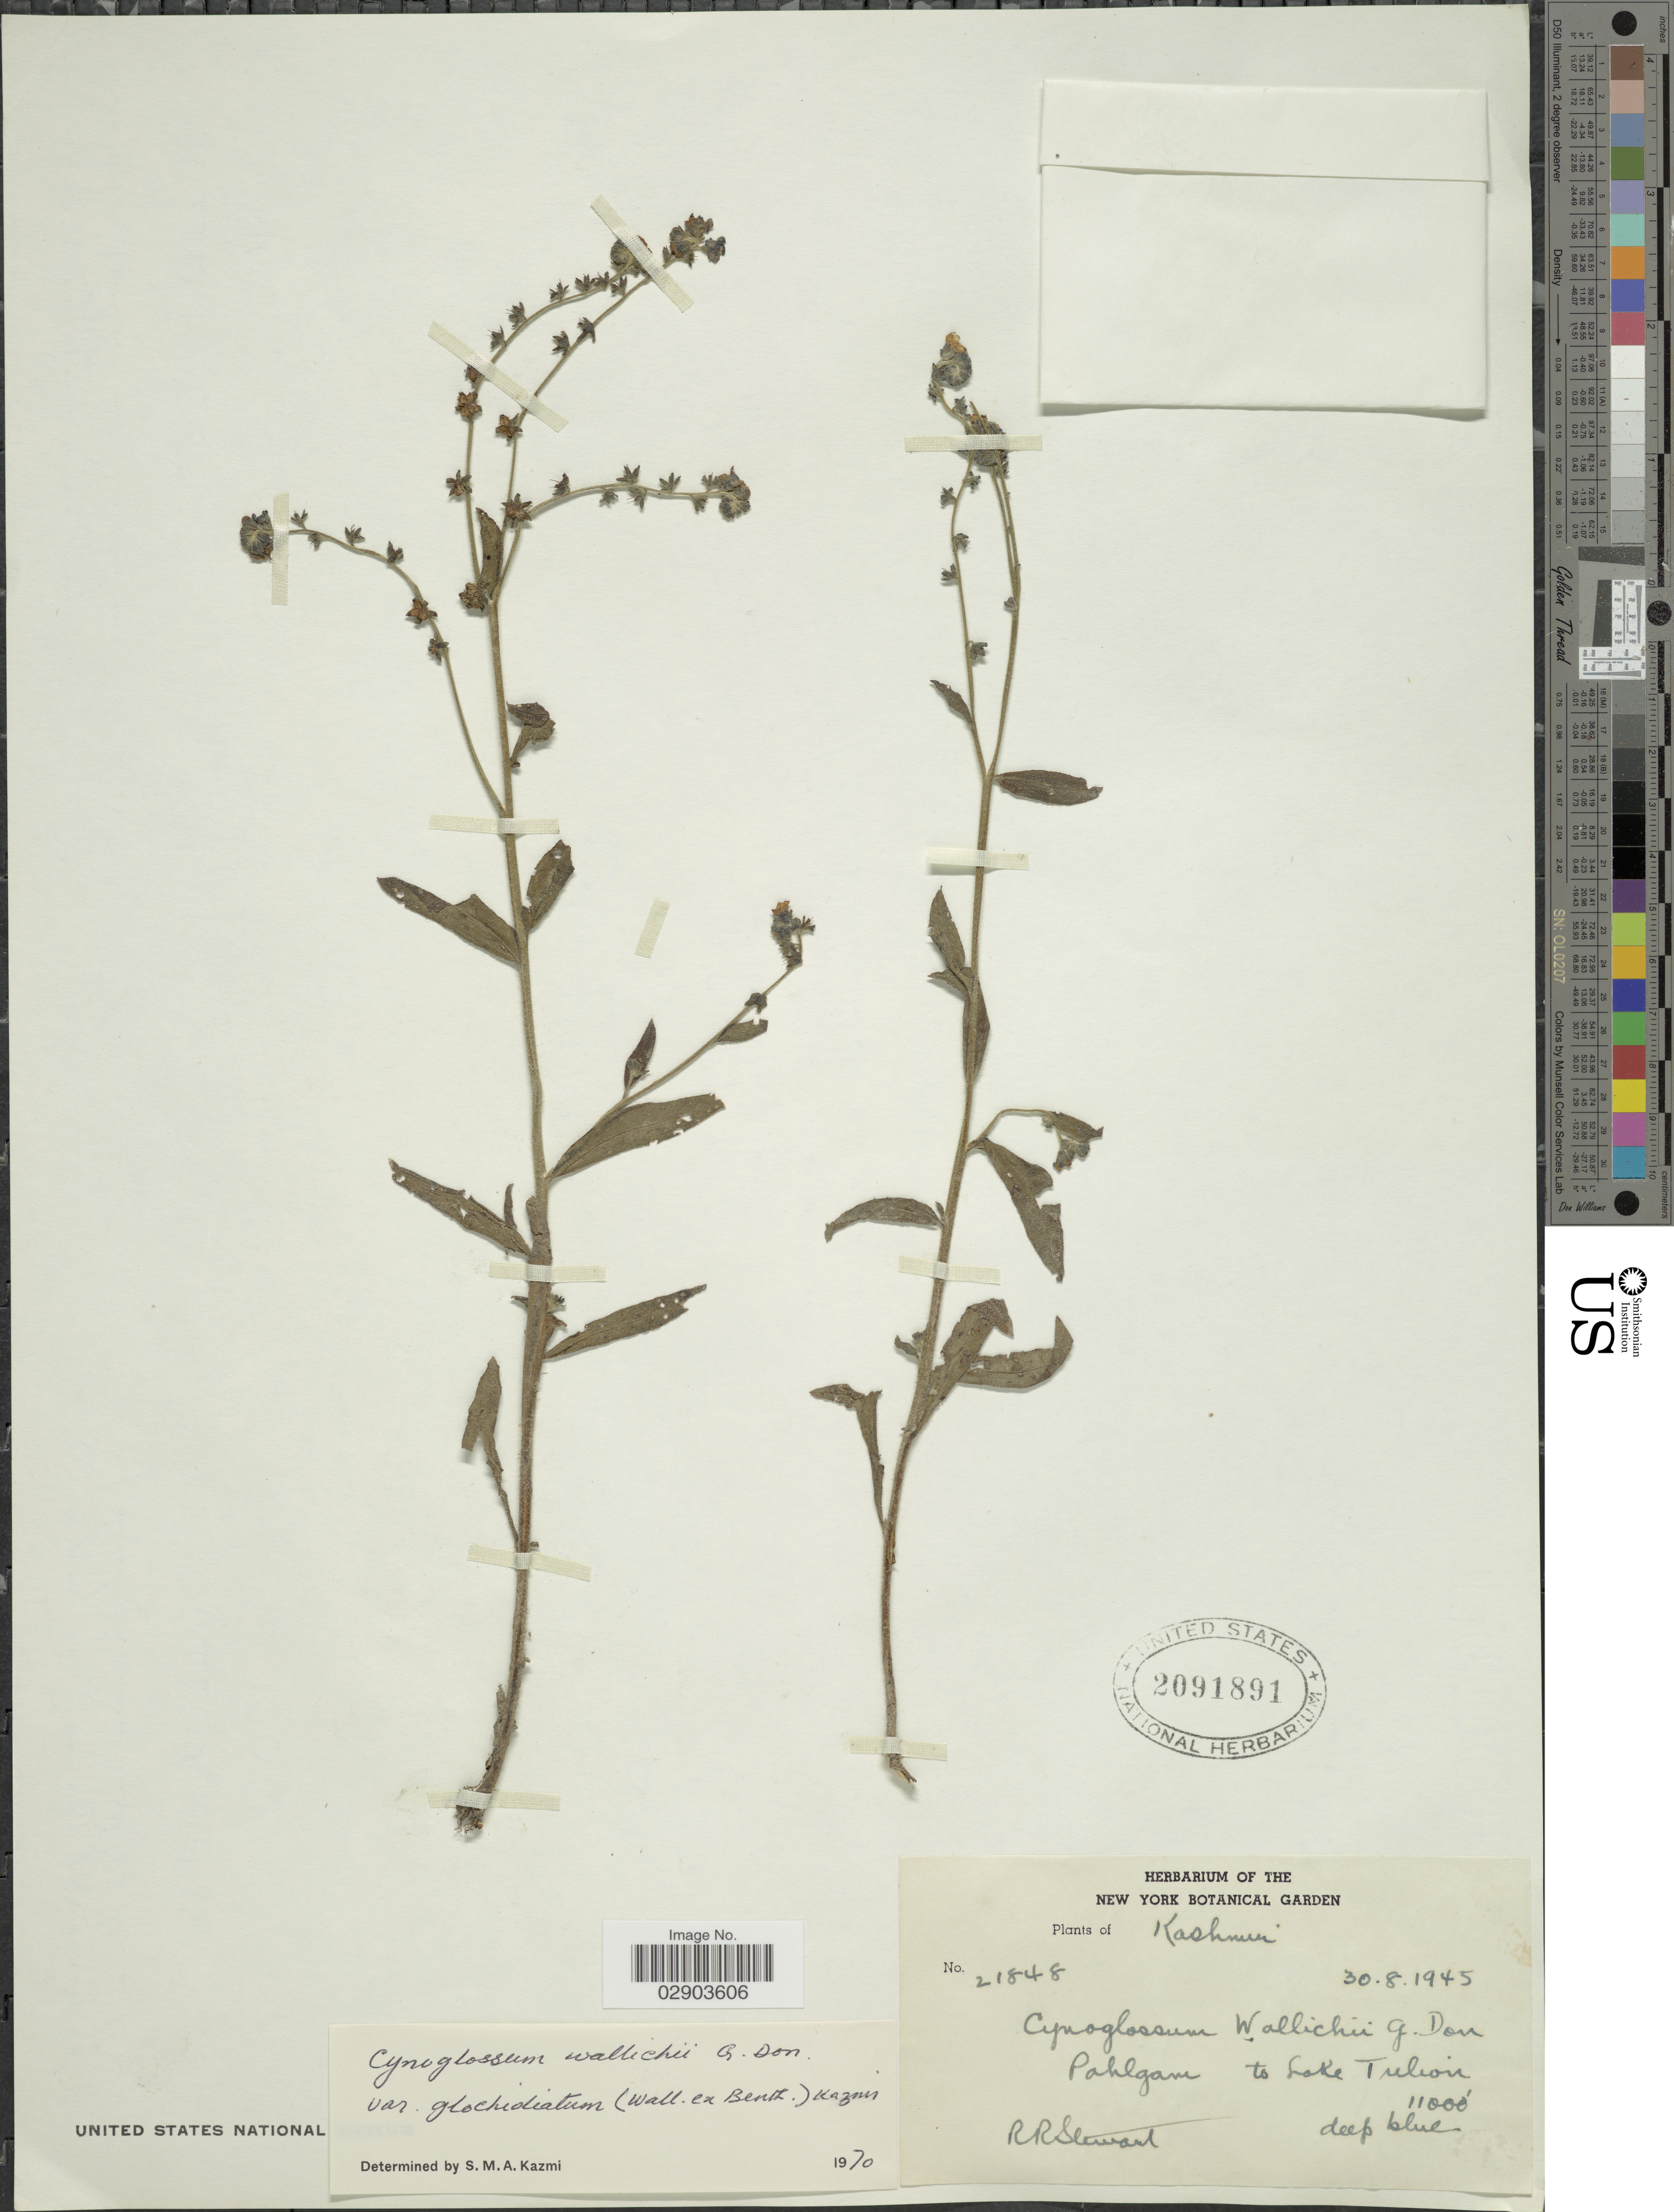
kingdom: Plantae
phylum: Tracheophyta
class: Magnoliopsida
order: Boraginales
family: Boraginaceae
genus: Cynoglossum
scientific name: Cynoglossum wallichii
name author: G. Don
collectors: R. Stewart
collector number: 21848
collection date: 1945-08-30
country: India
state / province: Jammu and Kashmir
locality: Kashmir, Pahlgam to Lake Tulion.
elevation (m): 3353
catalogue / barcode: US 2091891